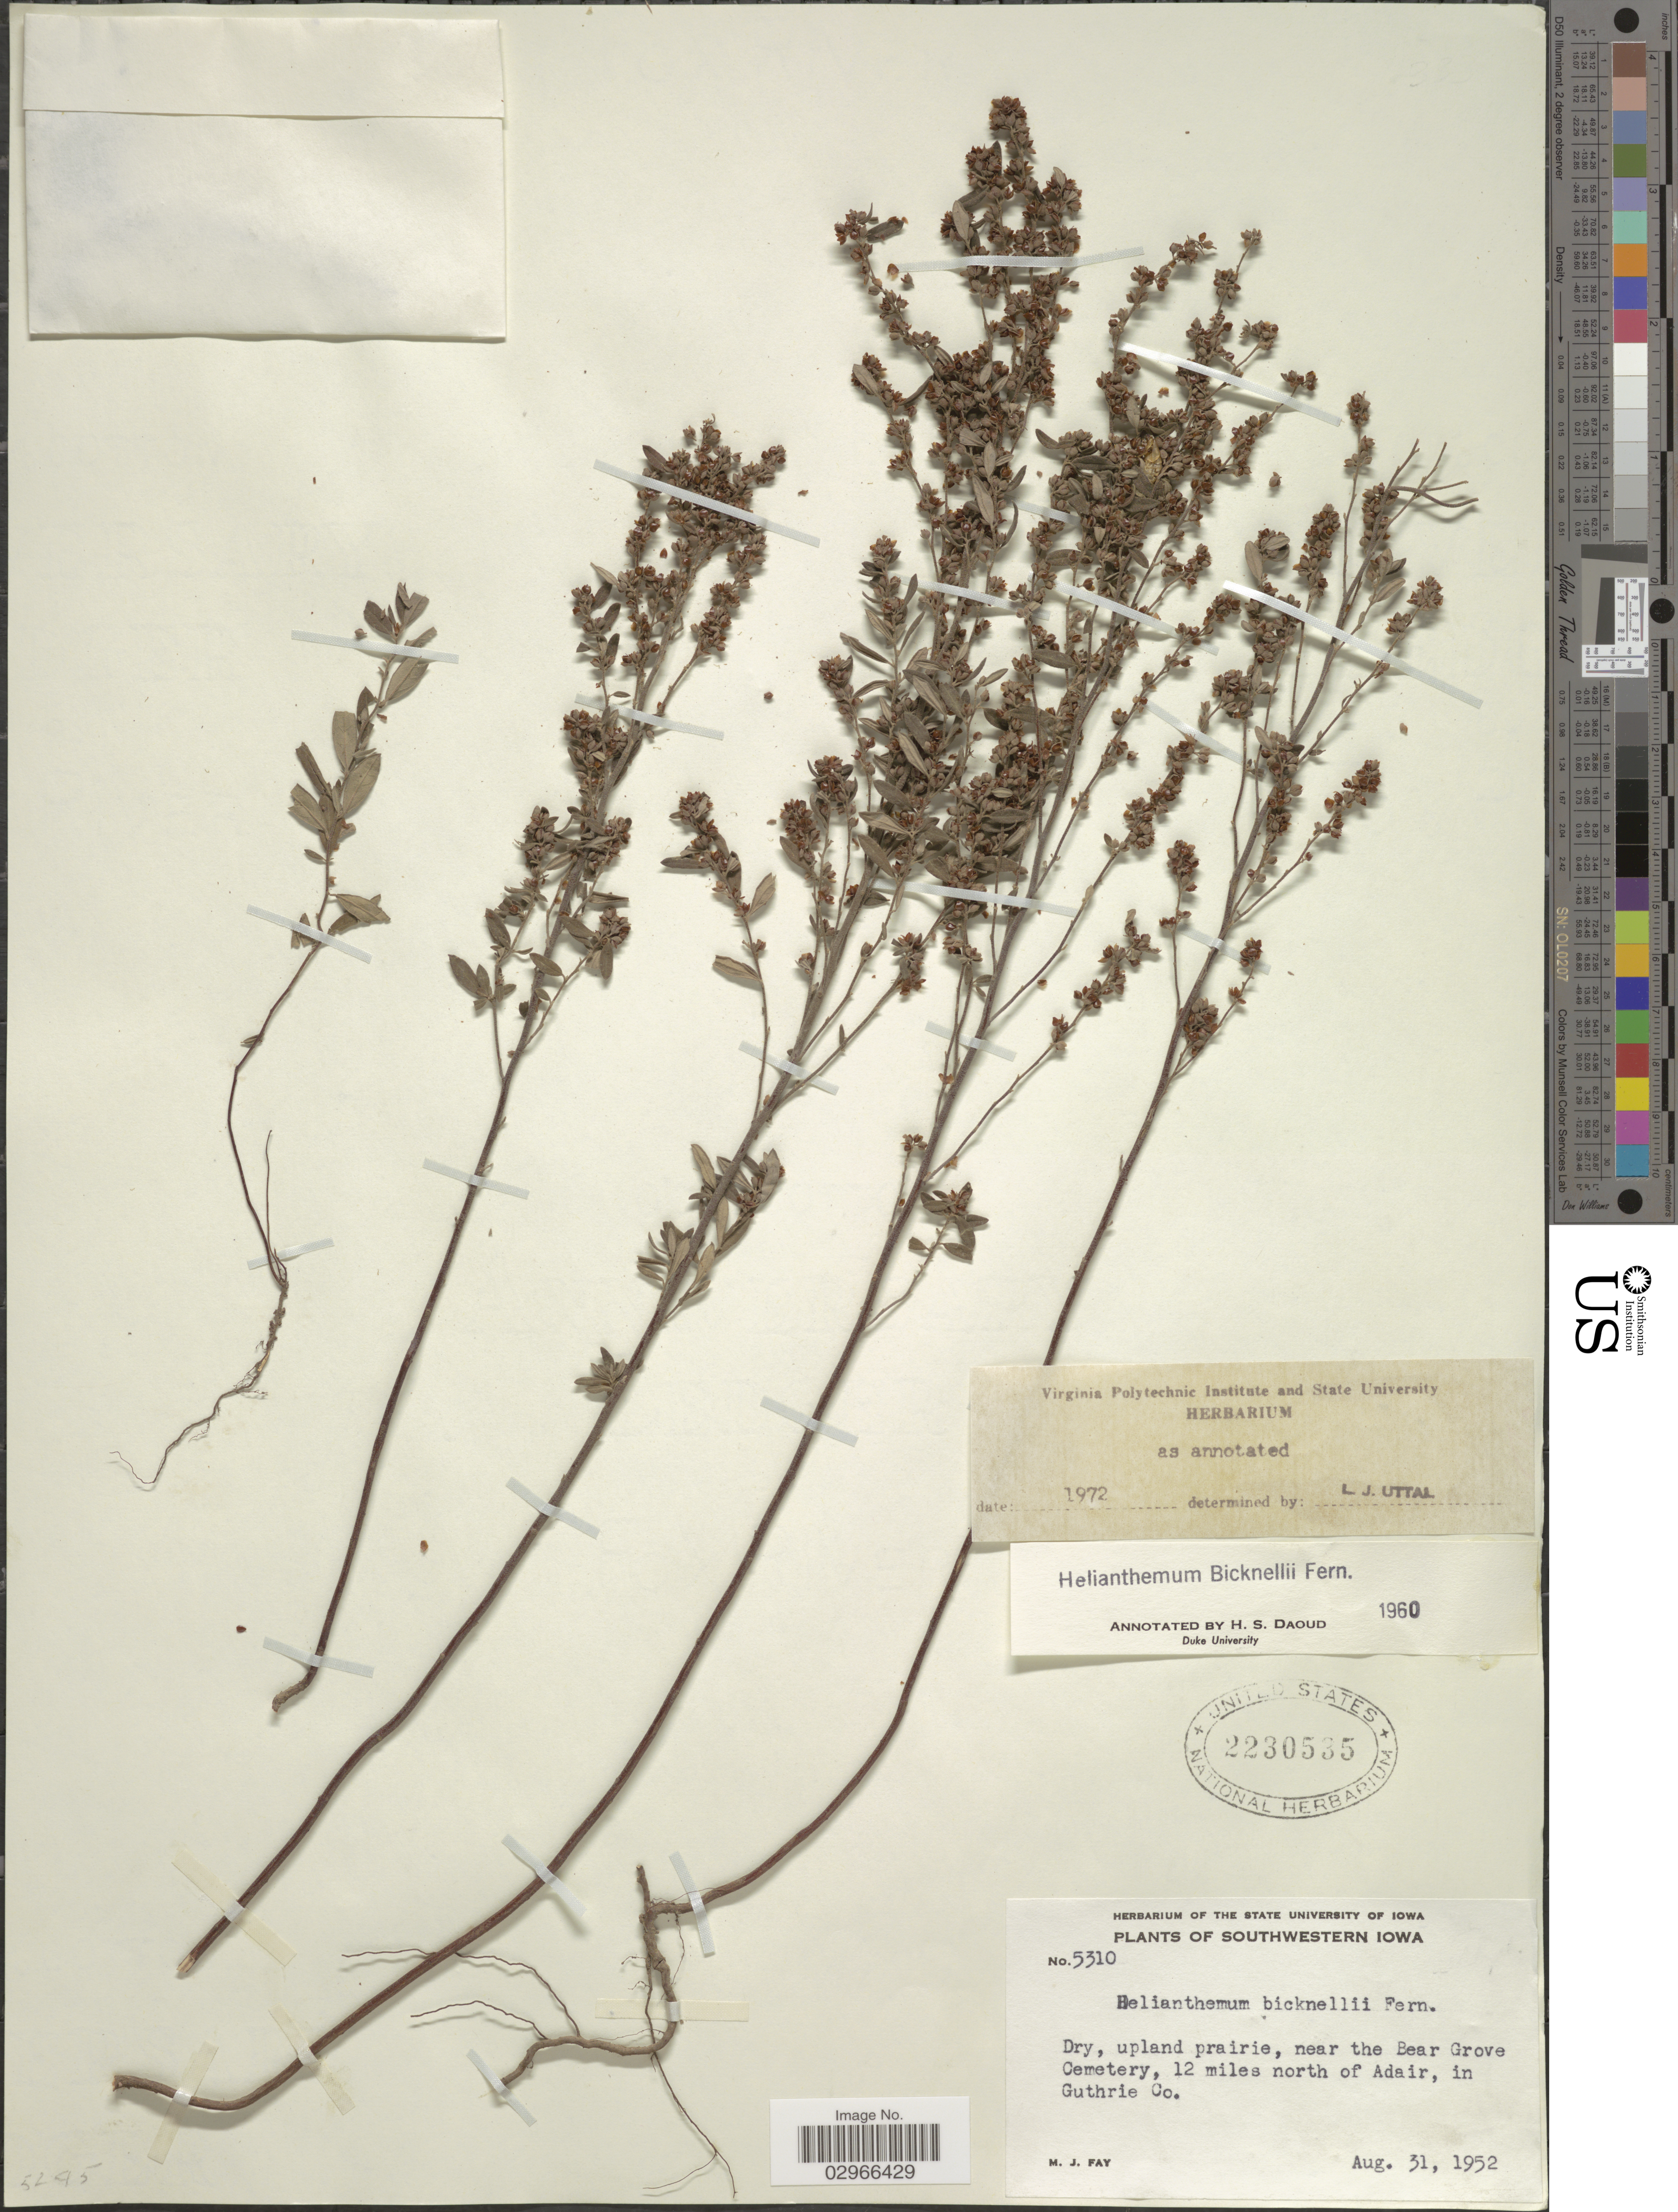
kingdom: Plantae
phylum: Tracheophyta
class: Magnoliopsida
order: Malvales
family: Cistaceae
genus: Helianthemum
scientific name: Helianthemum bicknellii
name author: Fernald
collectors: M. Fay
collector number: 5310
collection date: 1952-08-31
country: United States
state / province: Iowa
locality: Southwestern Iowa. Near the Bear Grove Cemetery, 12 miles north of Adair, in Guthrie Co.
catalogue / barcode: US 2230535